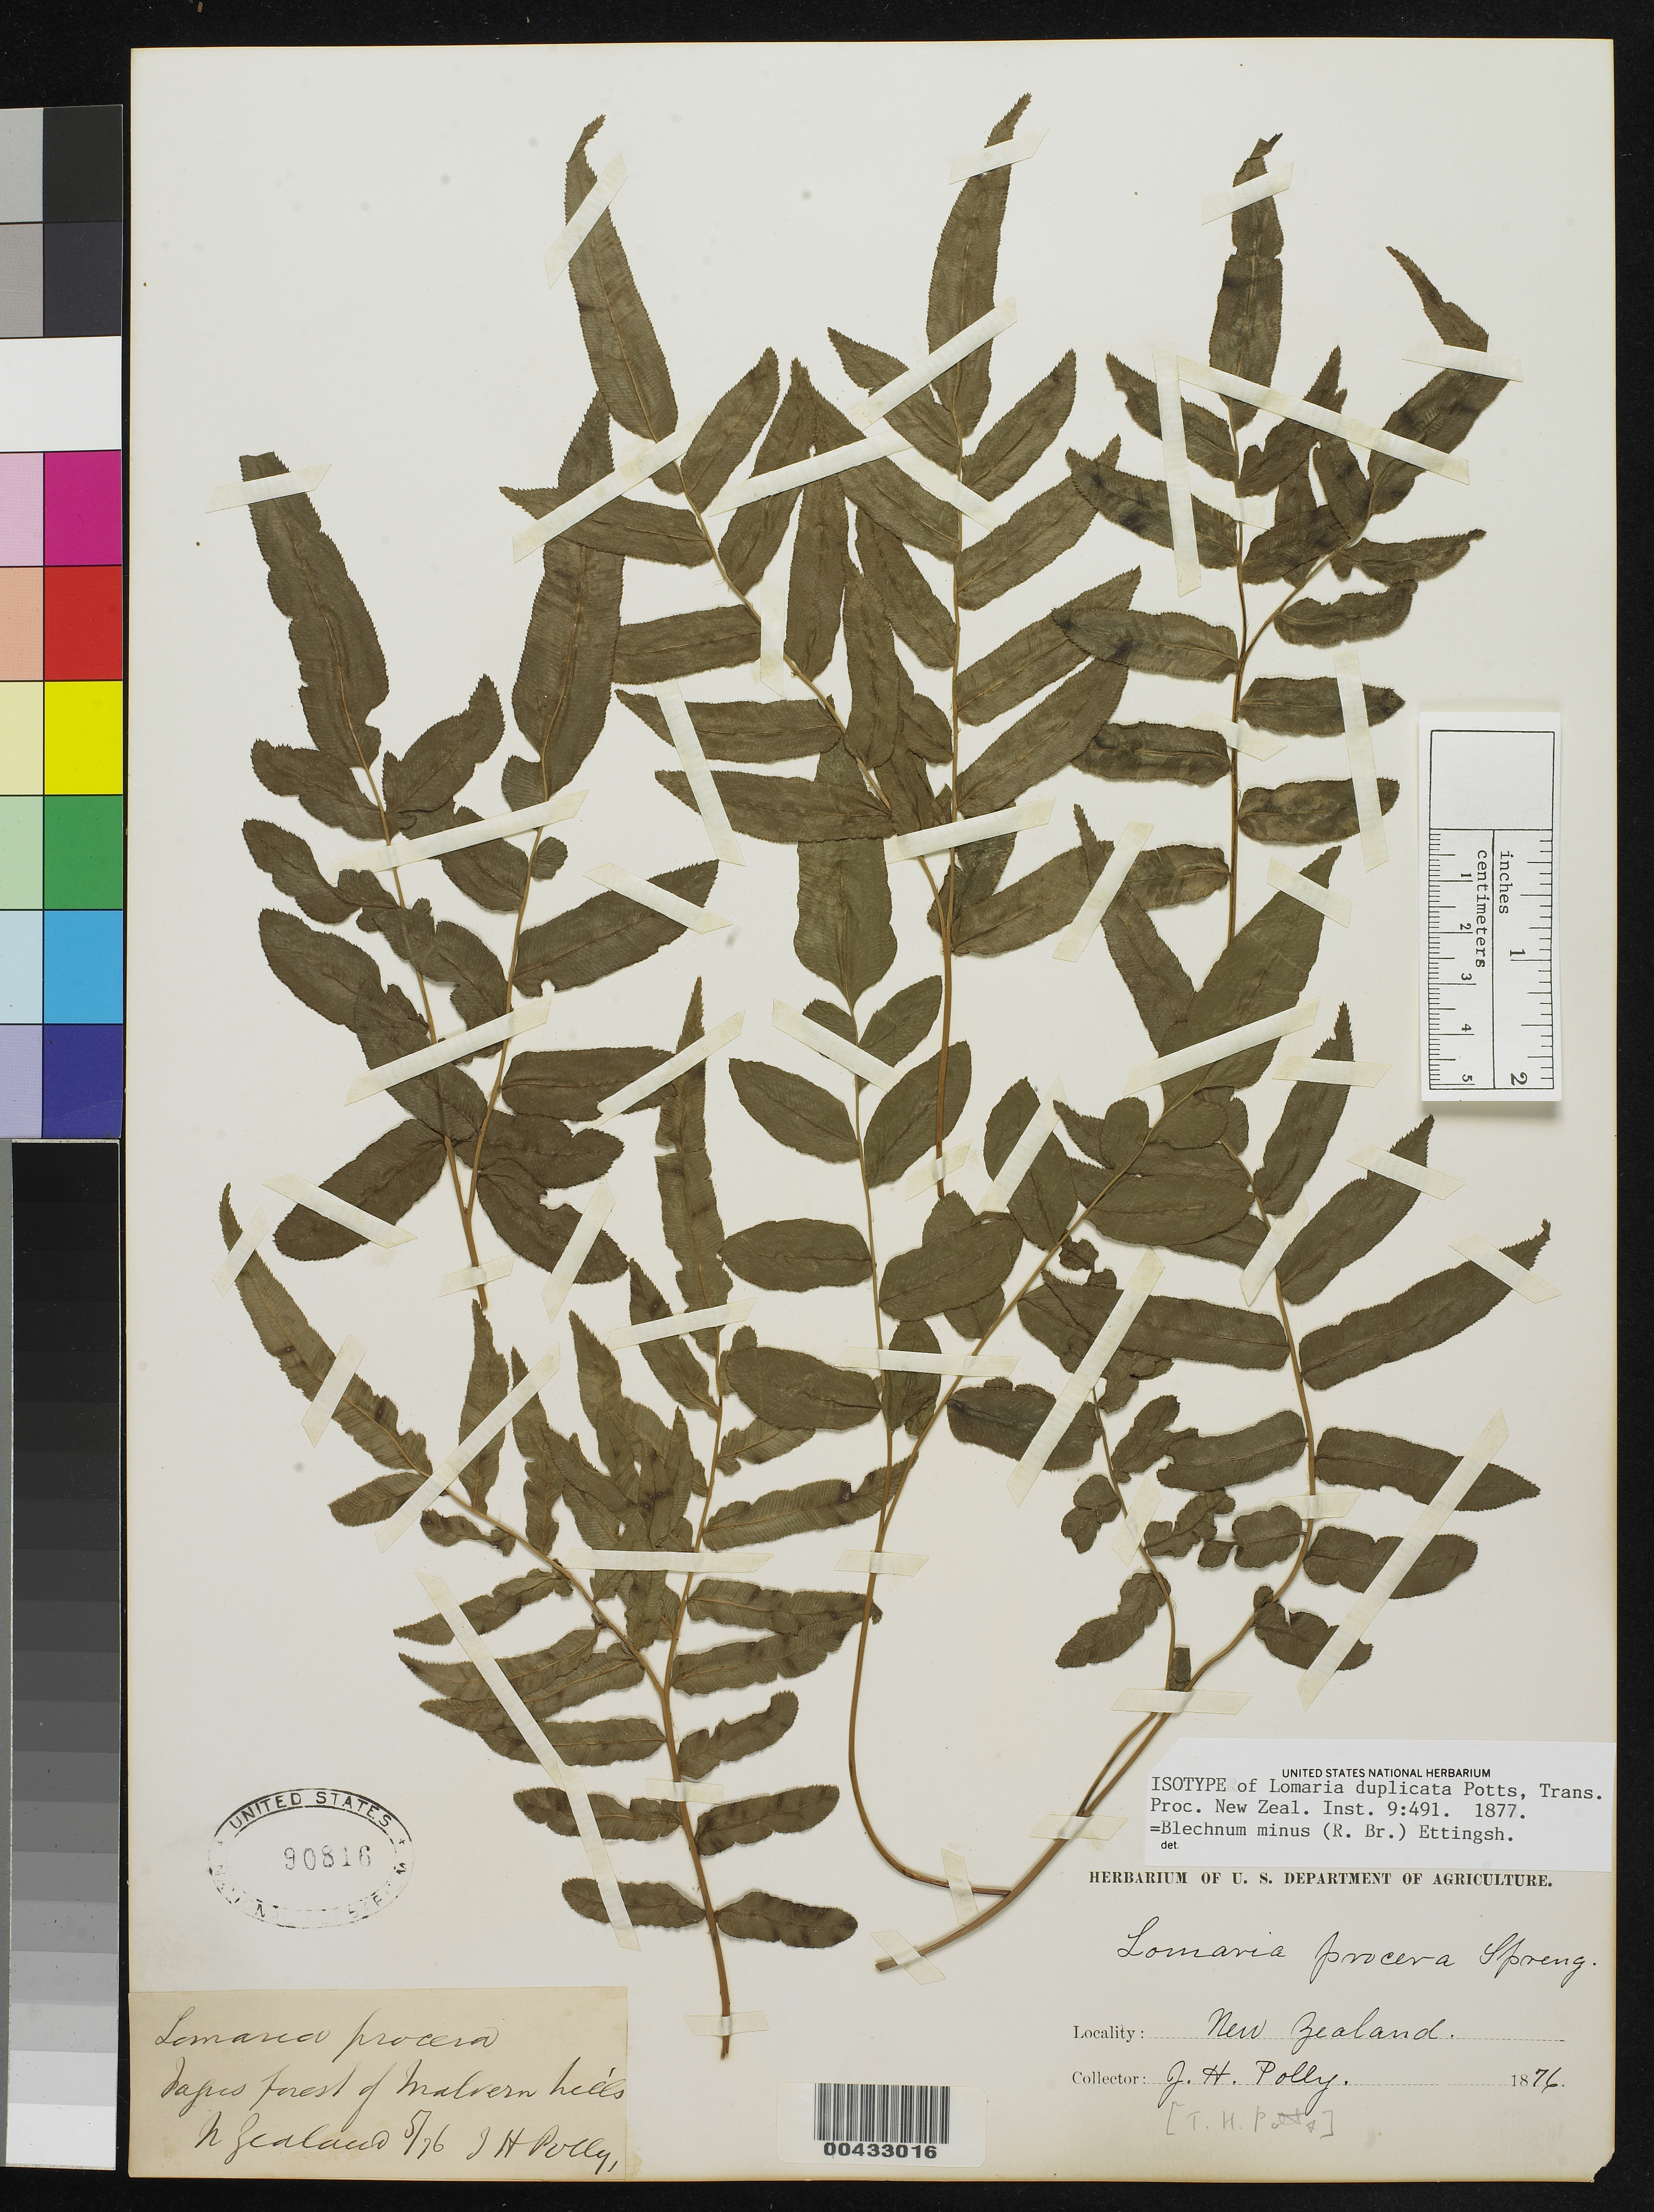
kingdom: Plantae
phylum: Tracheophyta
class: Polypodiopsida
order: Polypodiales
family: Blechnaceae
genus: Lomaria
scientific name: Lomaria duplicata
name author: Potts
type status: Isotype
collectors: F. H. Potts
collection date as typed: May 1876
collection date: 1876-05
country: New Zealand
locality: Forest of Malvern Hills.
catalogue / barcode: US 90816